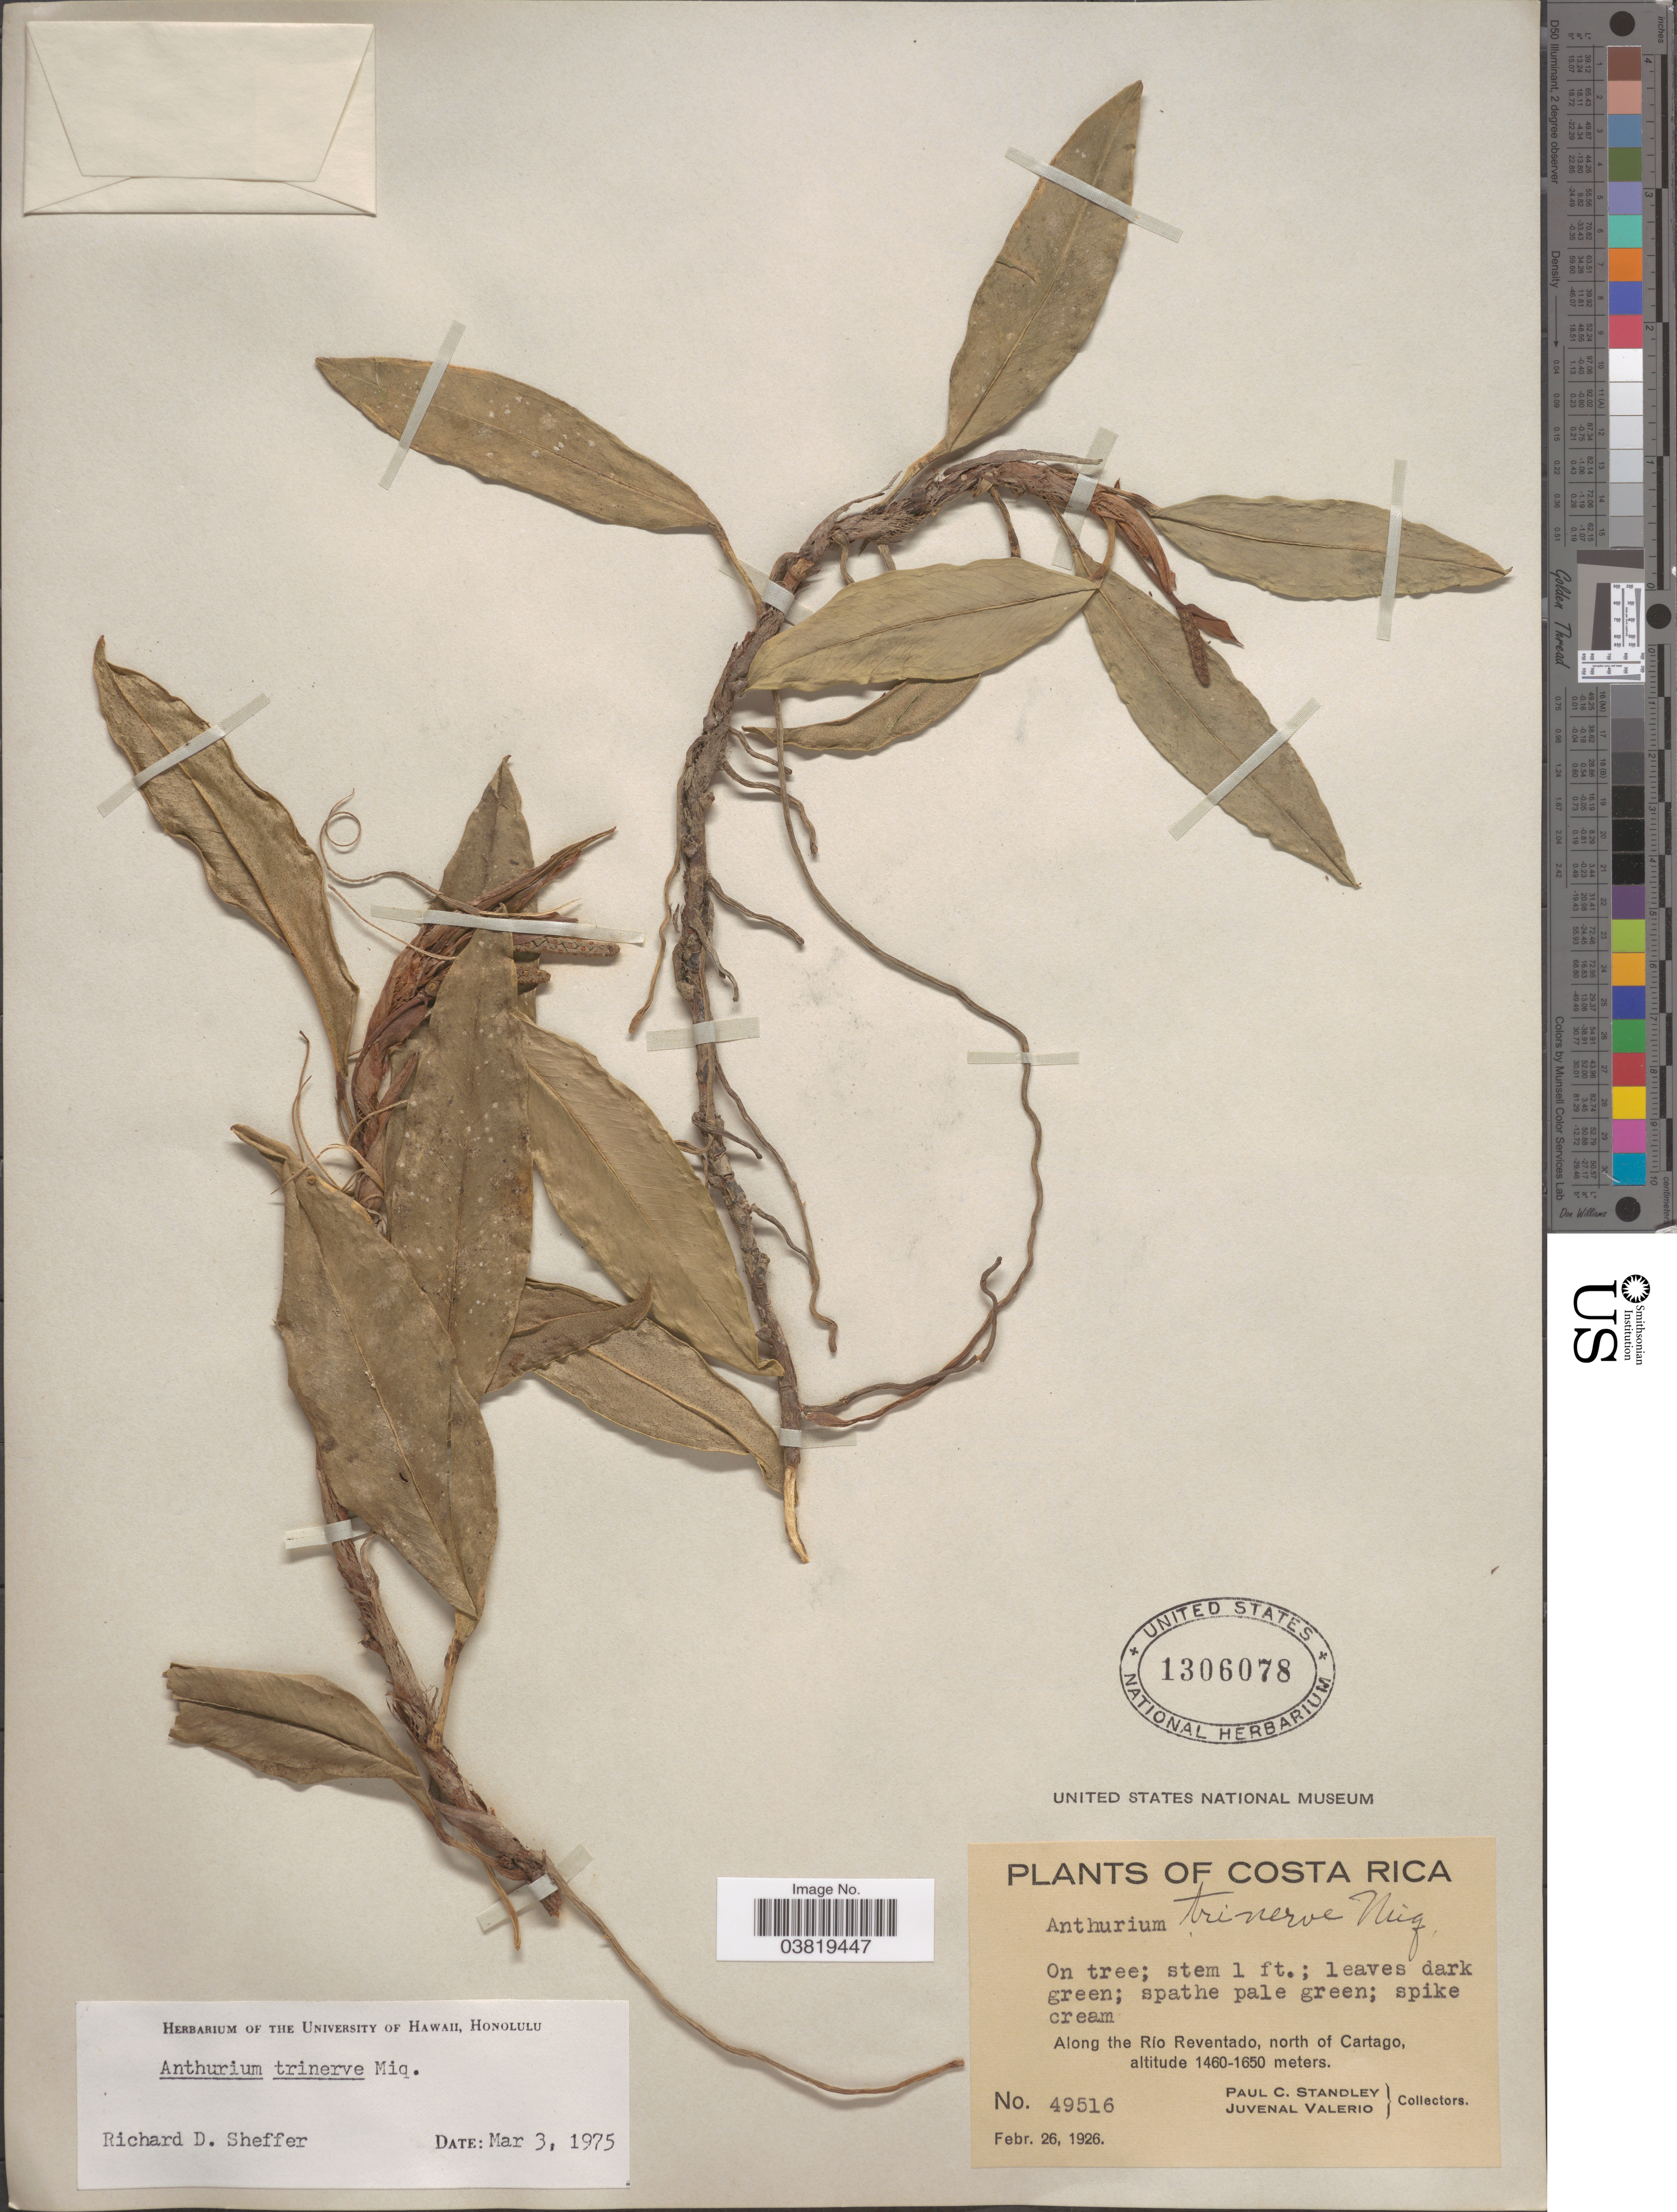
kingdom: Plantae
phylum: Tracheophyta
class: Liliopsida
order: Alismatales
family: Araceae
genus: Anthurium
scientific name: Anthurium trinerve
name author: Miq.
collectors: P. C. Standley & J. Valerio R.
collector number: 49516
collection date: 1926-02-26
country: Costa Rica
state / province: Cartago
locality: Along the Río Reventado, north of Cartago.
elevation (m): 1460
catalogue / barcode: US 1306078